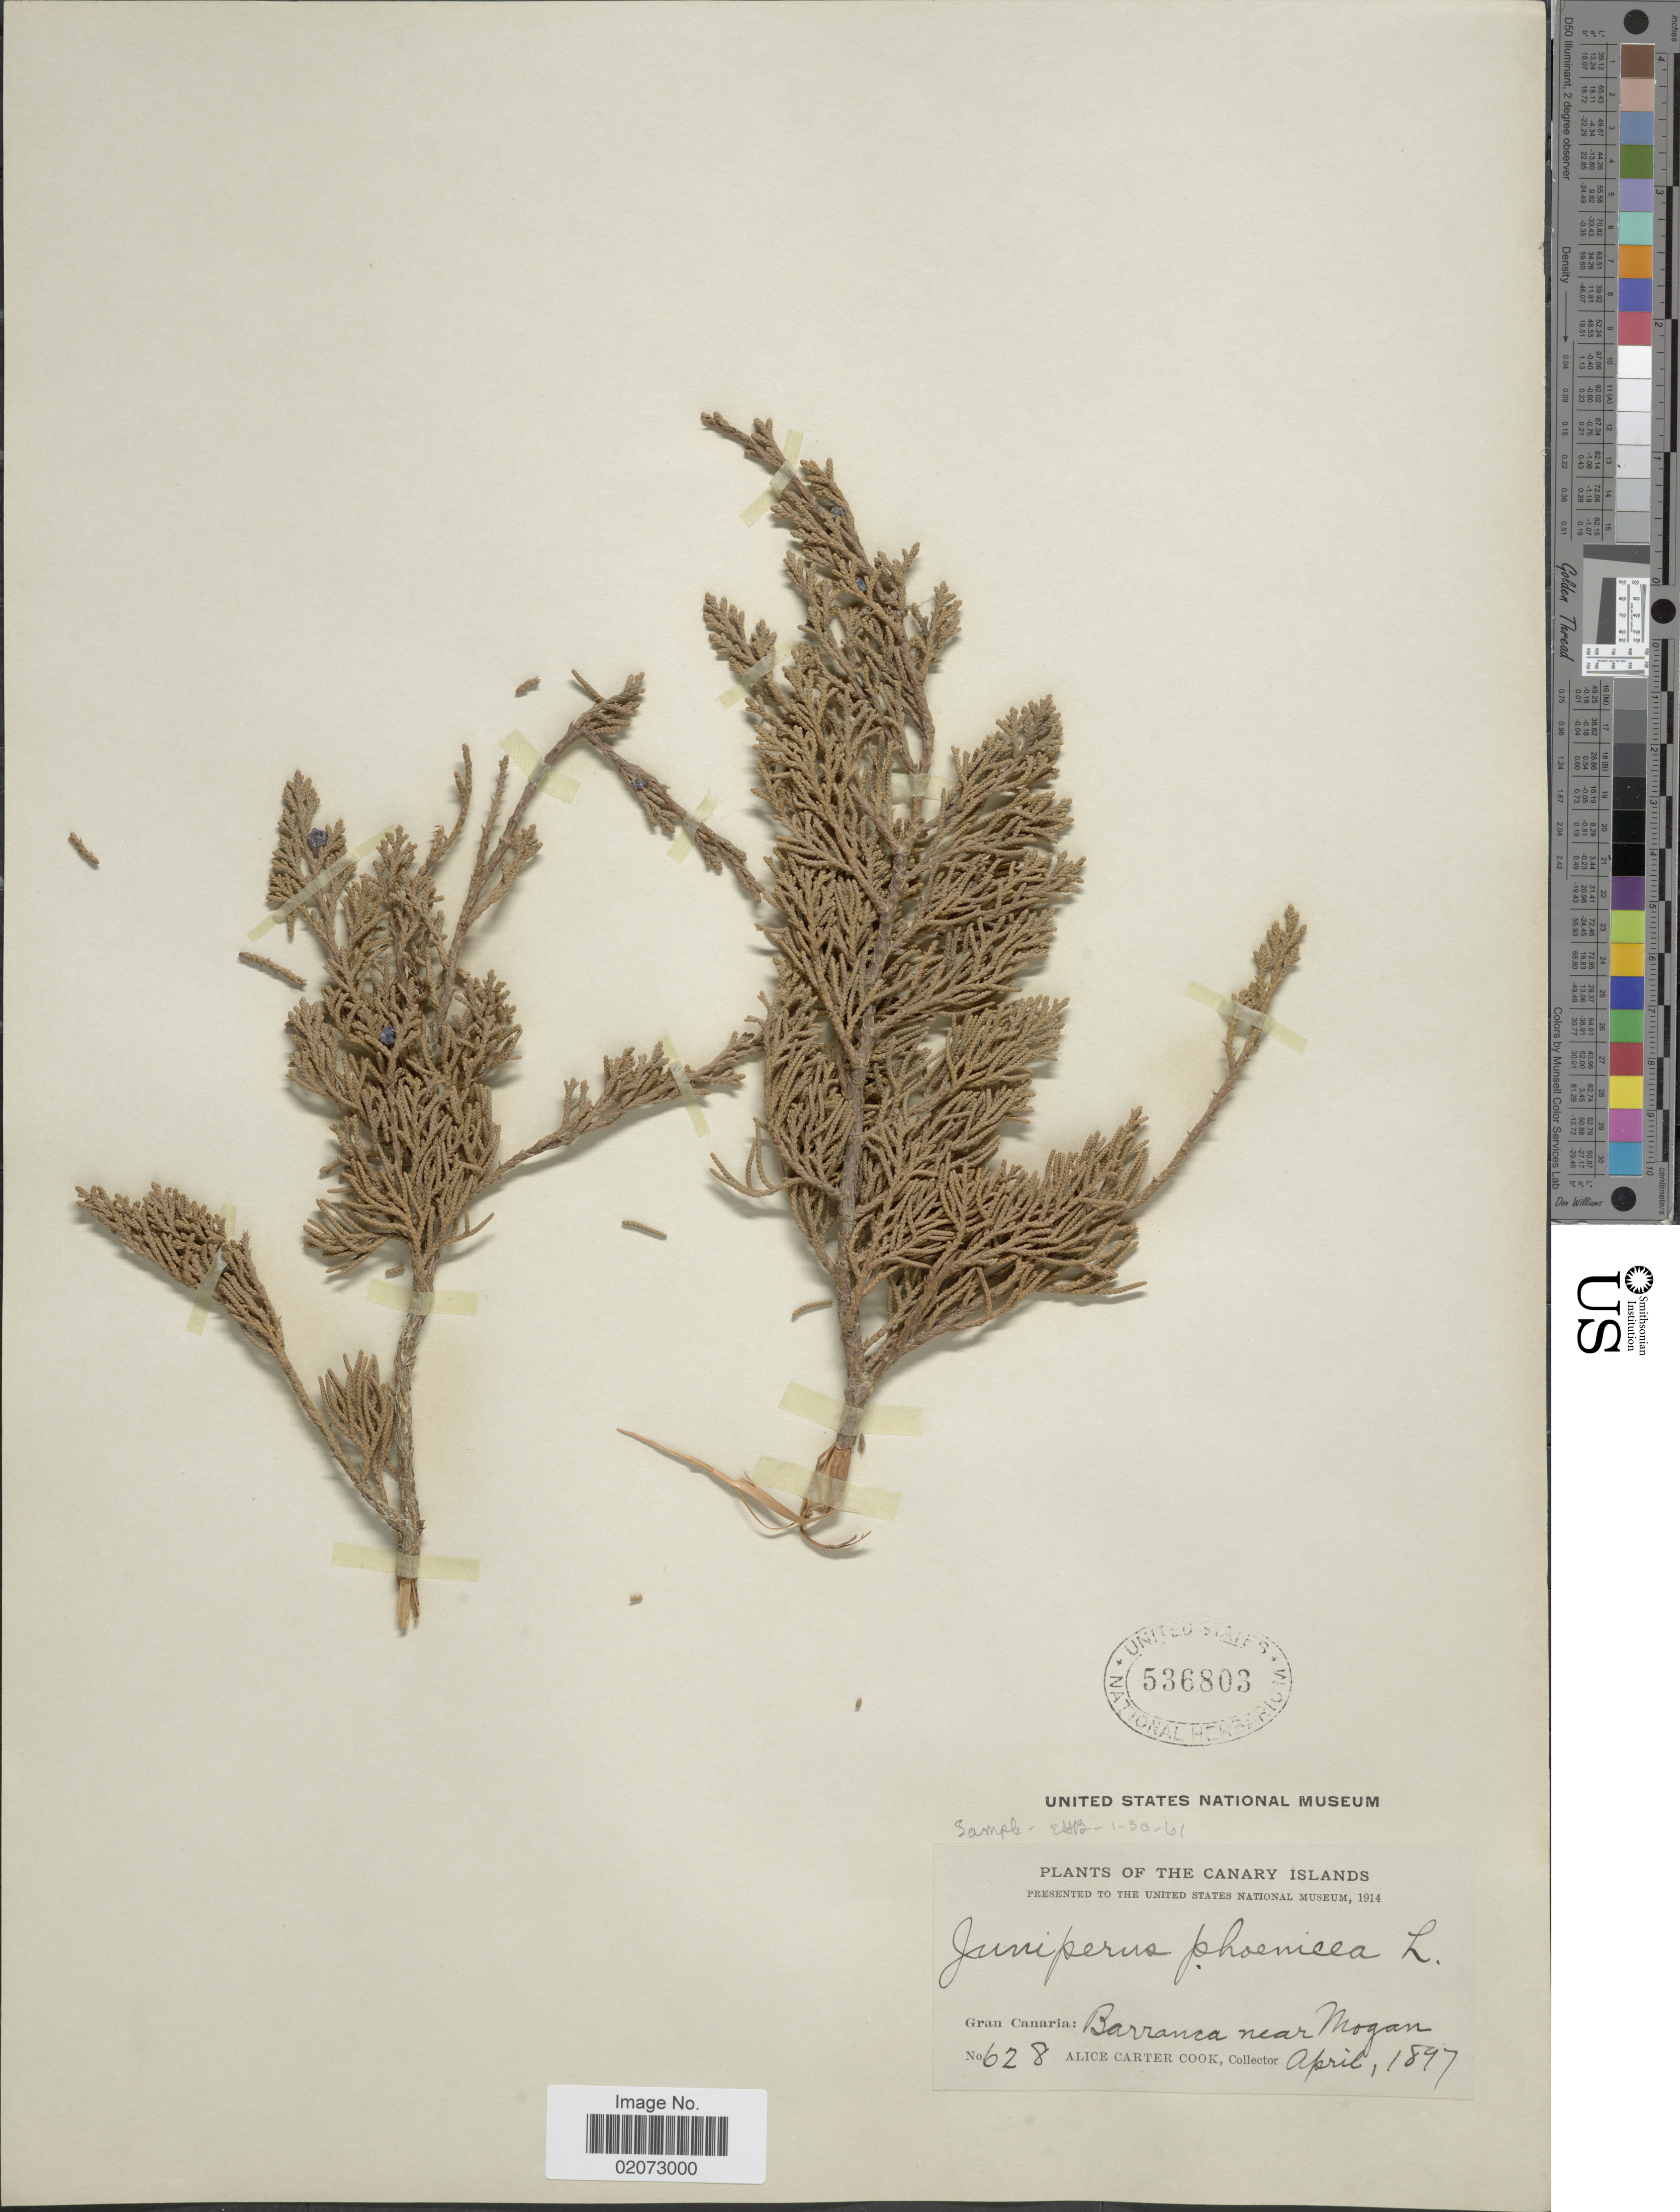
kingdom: Plantae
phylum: Tracheophyta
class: Pinopsida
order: Pinales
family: Cupressaceae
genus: Juniperus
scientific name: Juniperus phoenicea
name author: L.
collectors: Alice C. Cook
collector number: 628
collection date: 1897-04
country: Spain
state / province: Canarias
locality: Canary islands. Gran Canaria; Barranca near Mogan.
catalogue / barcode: US 536803